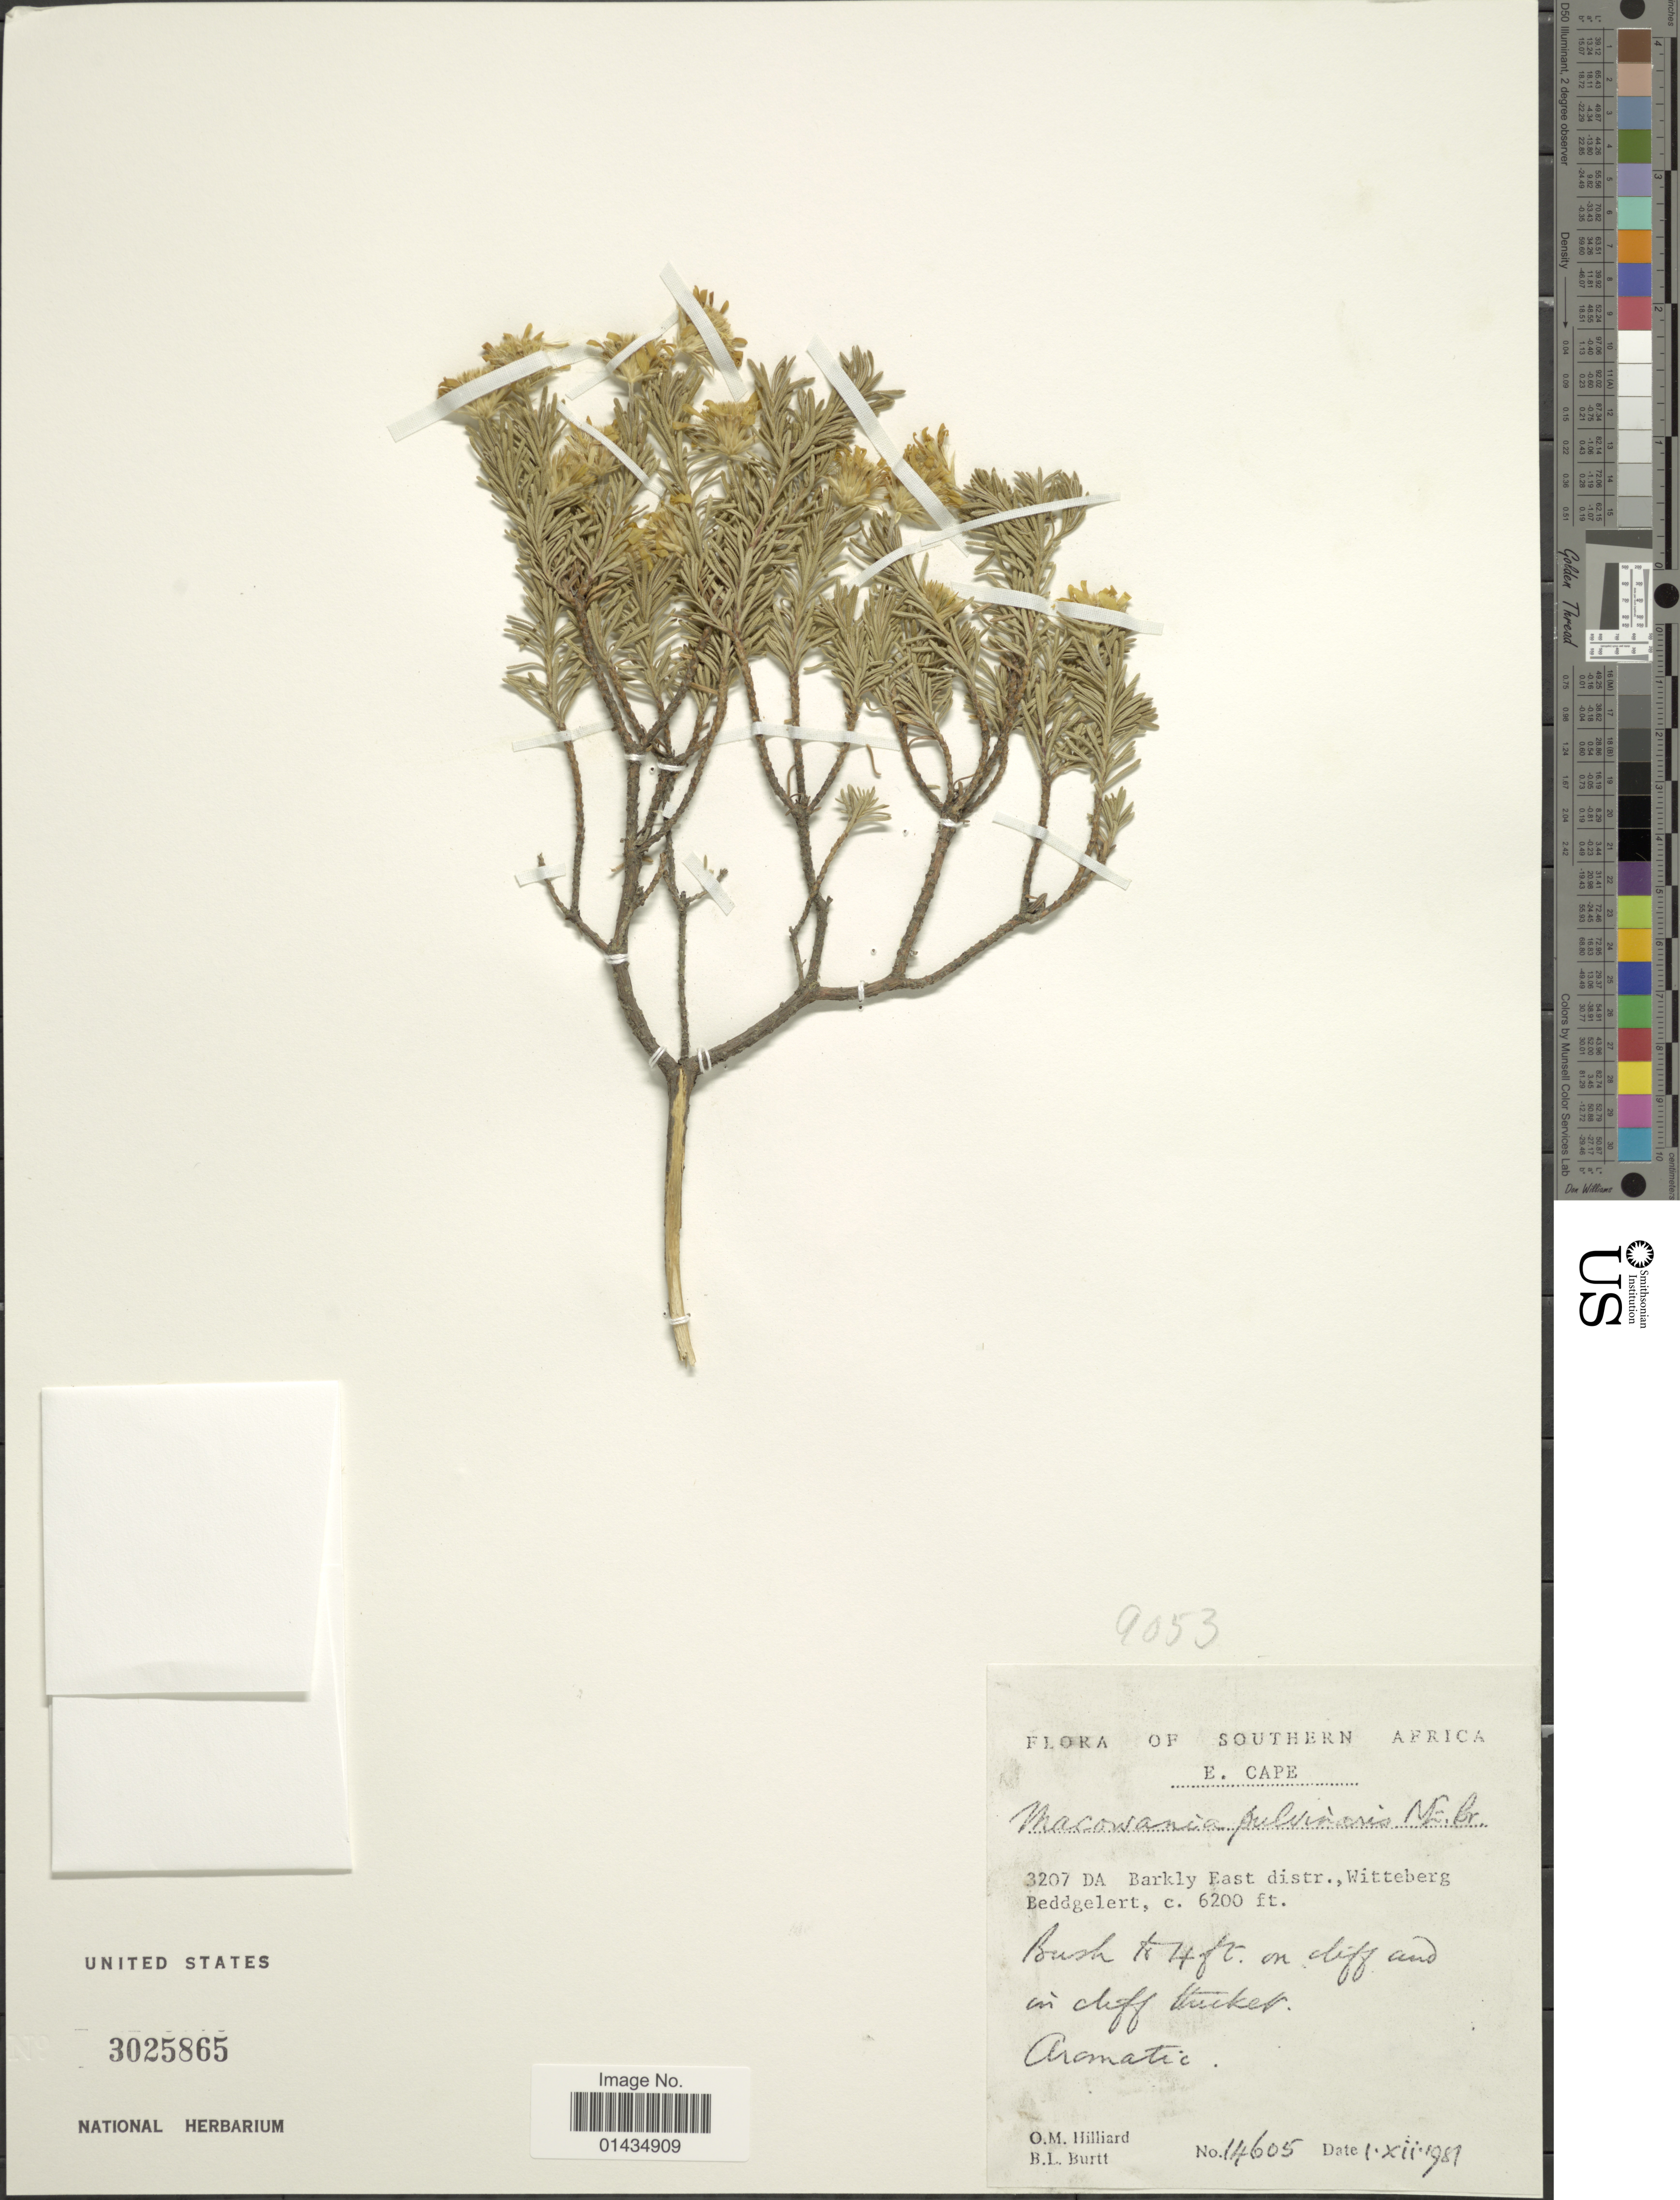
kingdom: Plantae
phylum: Tracheophyta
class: Magnoliopsida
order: Asterales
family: Asteraceae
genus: Macowania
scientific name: Macowania pulvinaris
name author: N.E. Br.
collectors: O. M. Hilliard & B. L. Burtt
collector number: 14605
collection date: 1981-12-01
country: South Africa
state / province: Eastern Cape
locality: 3207 DA Barkly East Distr., Witteberg Beddgelert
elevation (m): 1890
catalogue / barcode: US 3025865